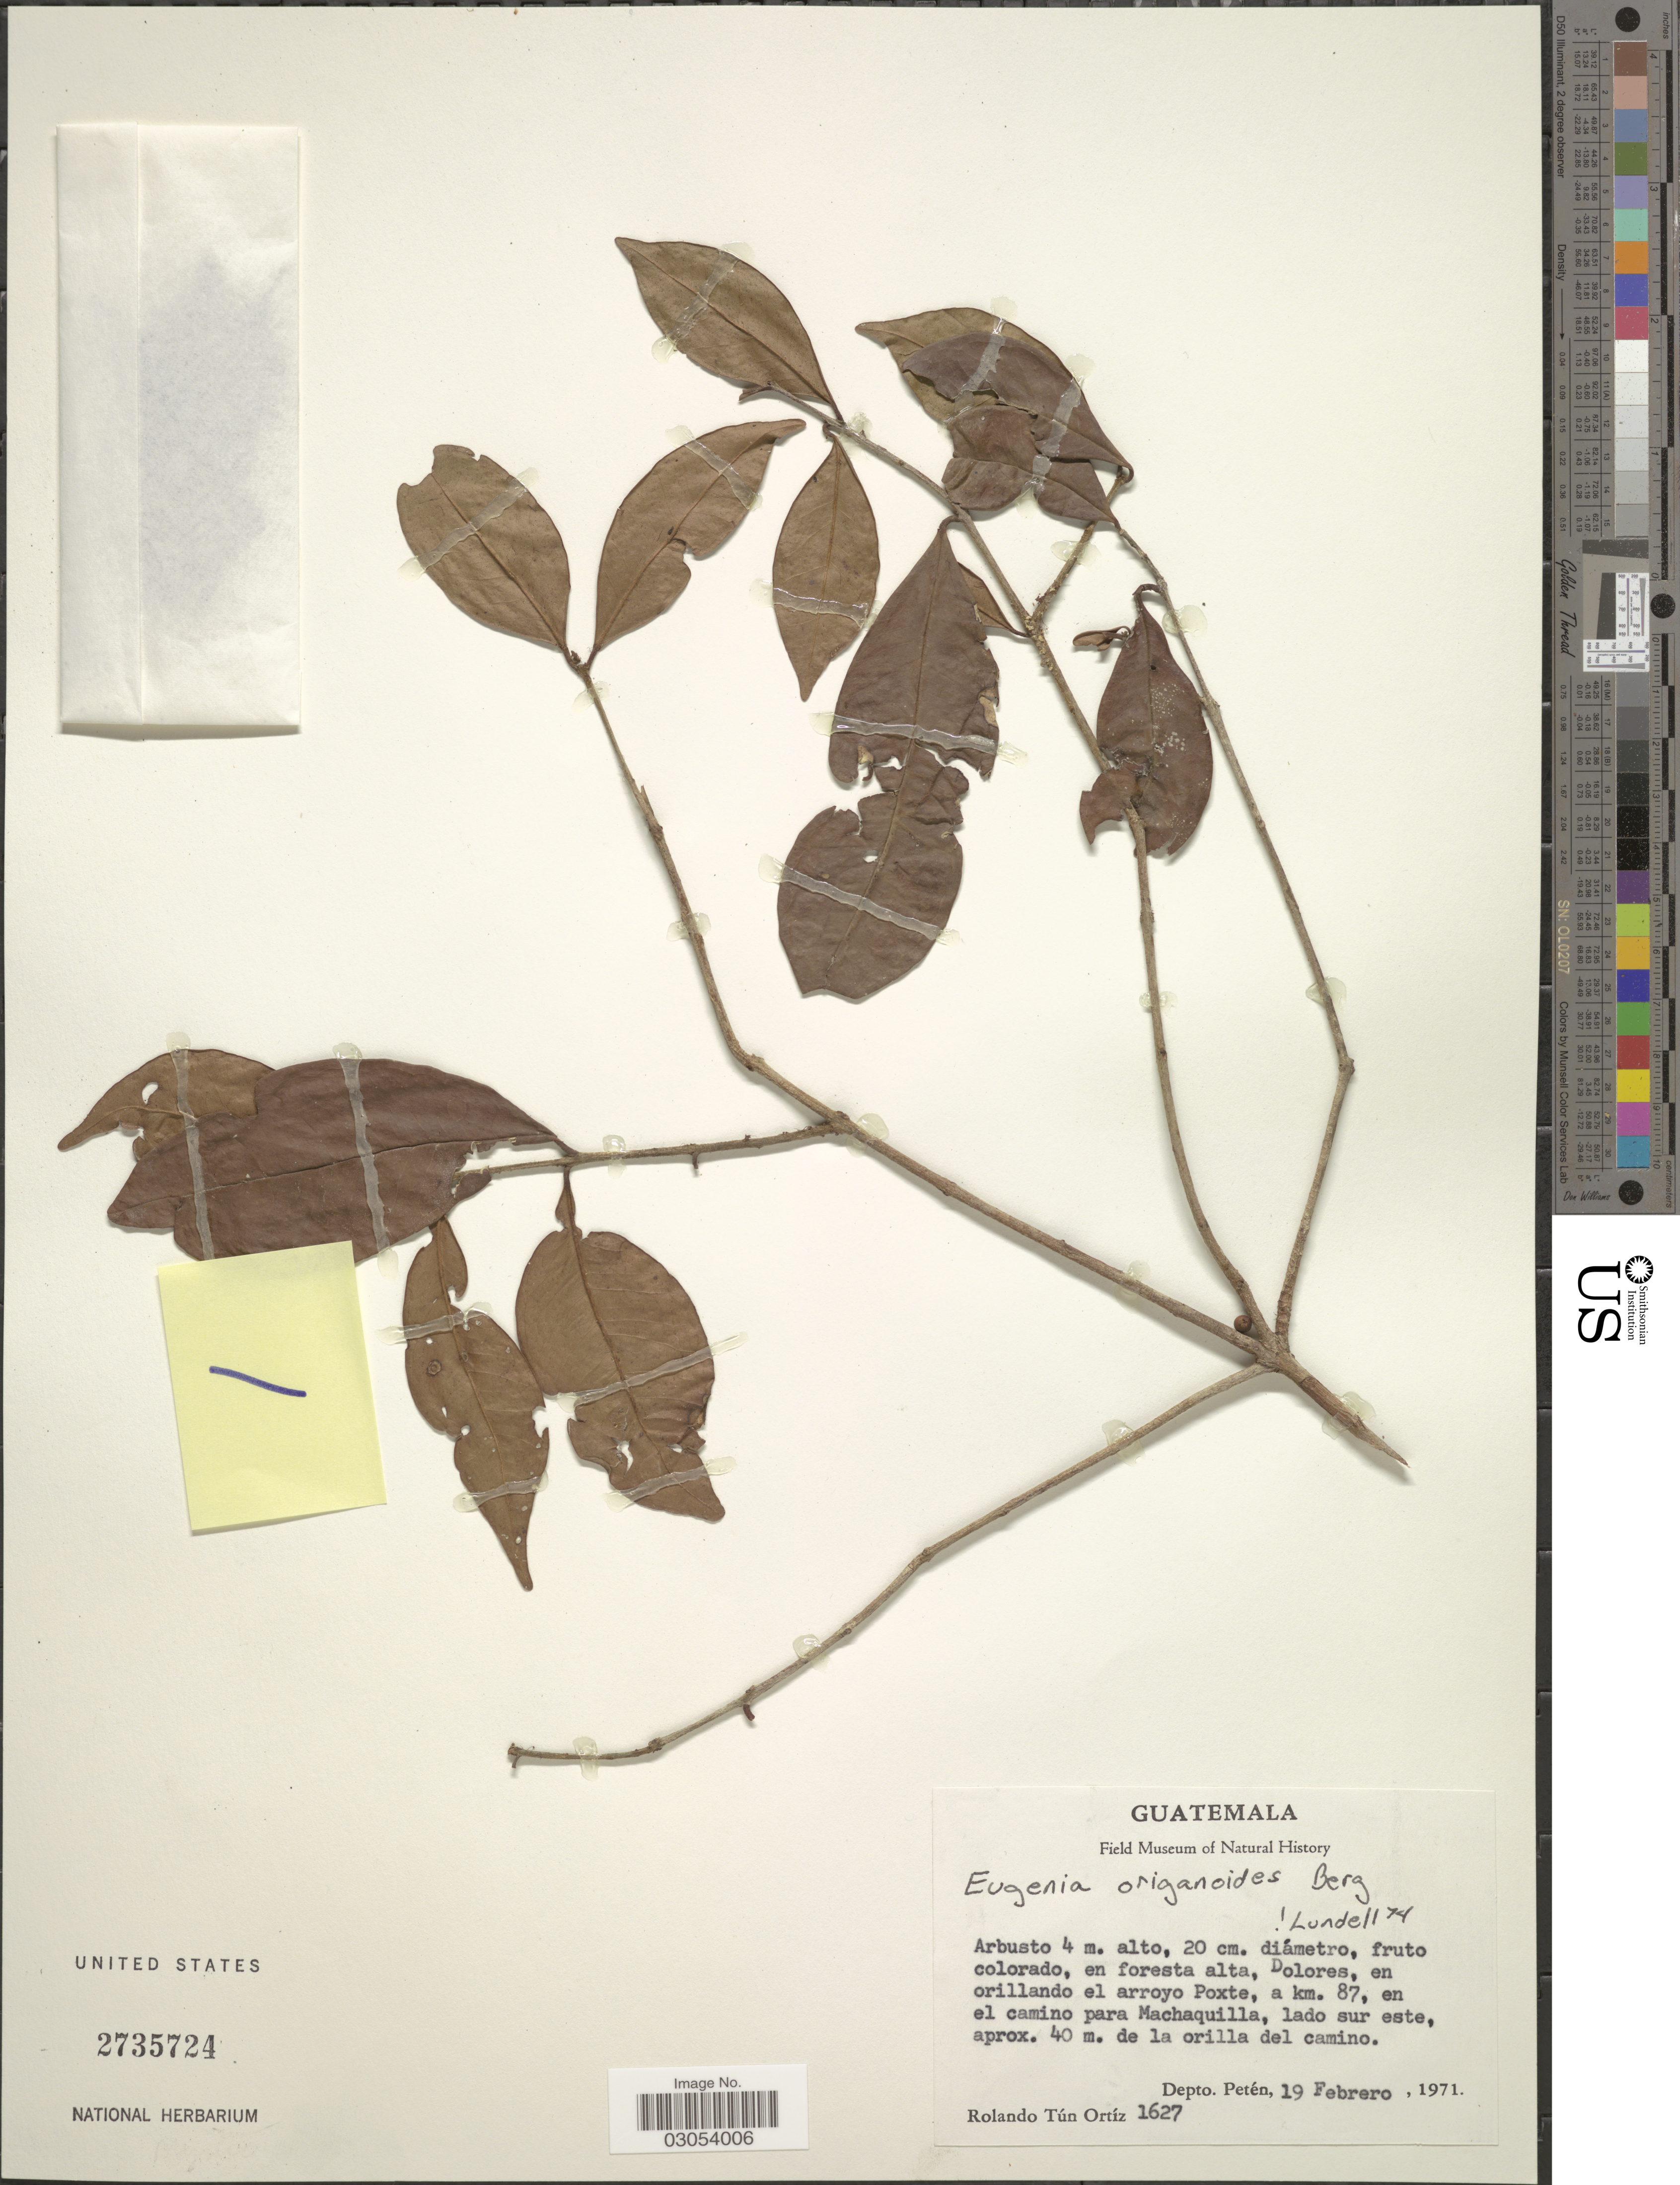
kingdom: Plantae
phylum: Tracheophyta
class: Magnoliopsida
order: Myrtales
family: Myrtaceae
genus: Eugenia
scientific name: Eugenia origanoides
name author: O. Berg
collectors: R. T. Ortíz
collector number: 1627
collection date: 1971-02-19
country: Guatemala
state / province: El Petén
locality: Dolores, em orillando el arroyo Poxte, a km. 87, en el camino para Machaquilla, lado sur este, aprox. 40 m. de la orilla del camino. Depto. Petén.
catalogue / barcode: US 2735724